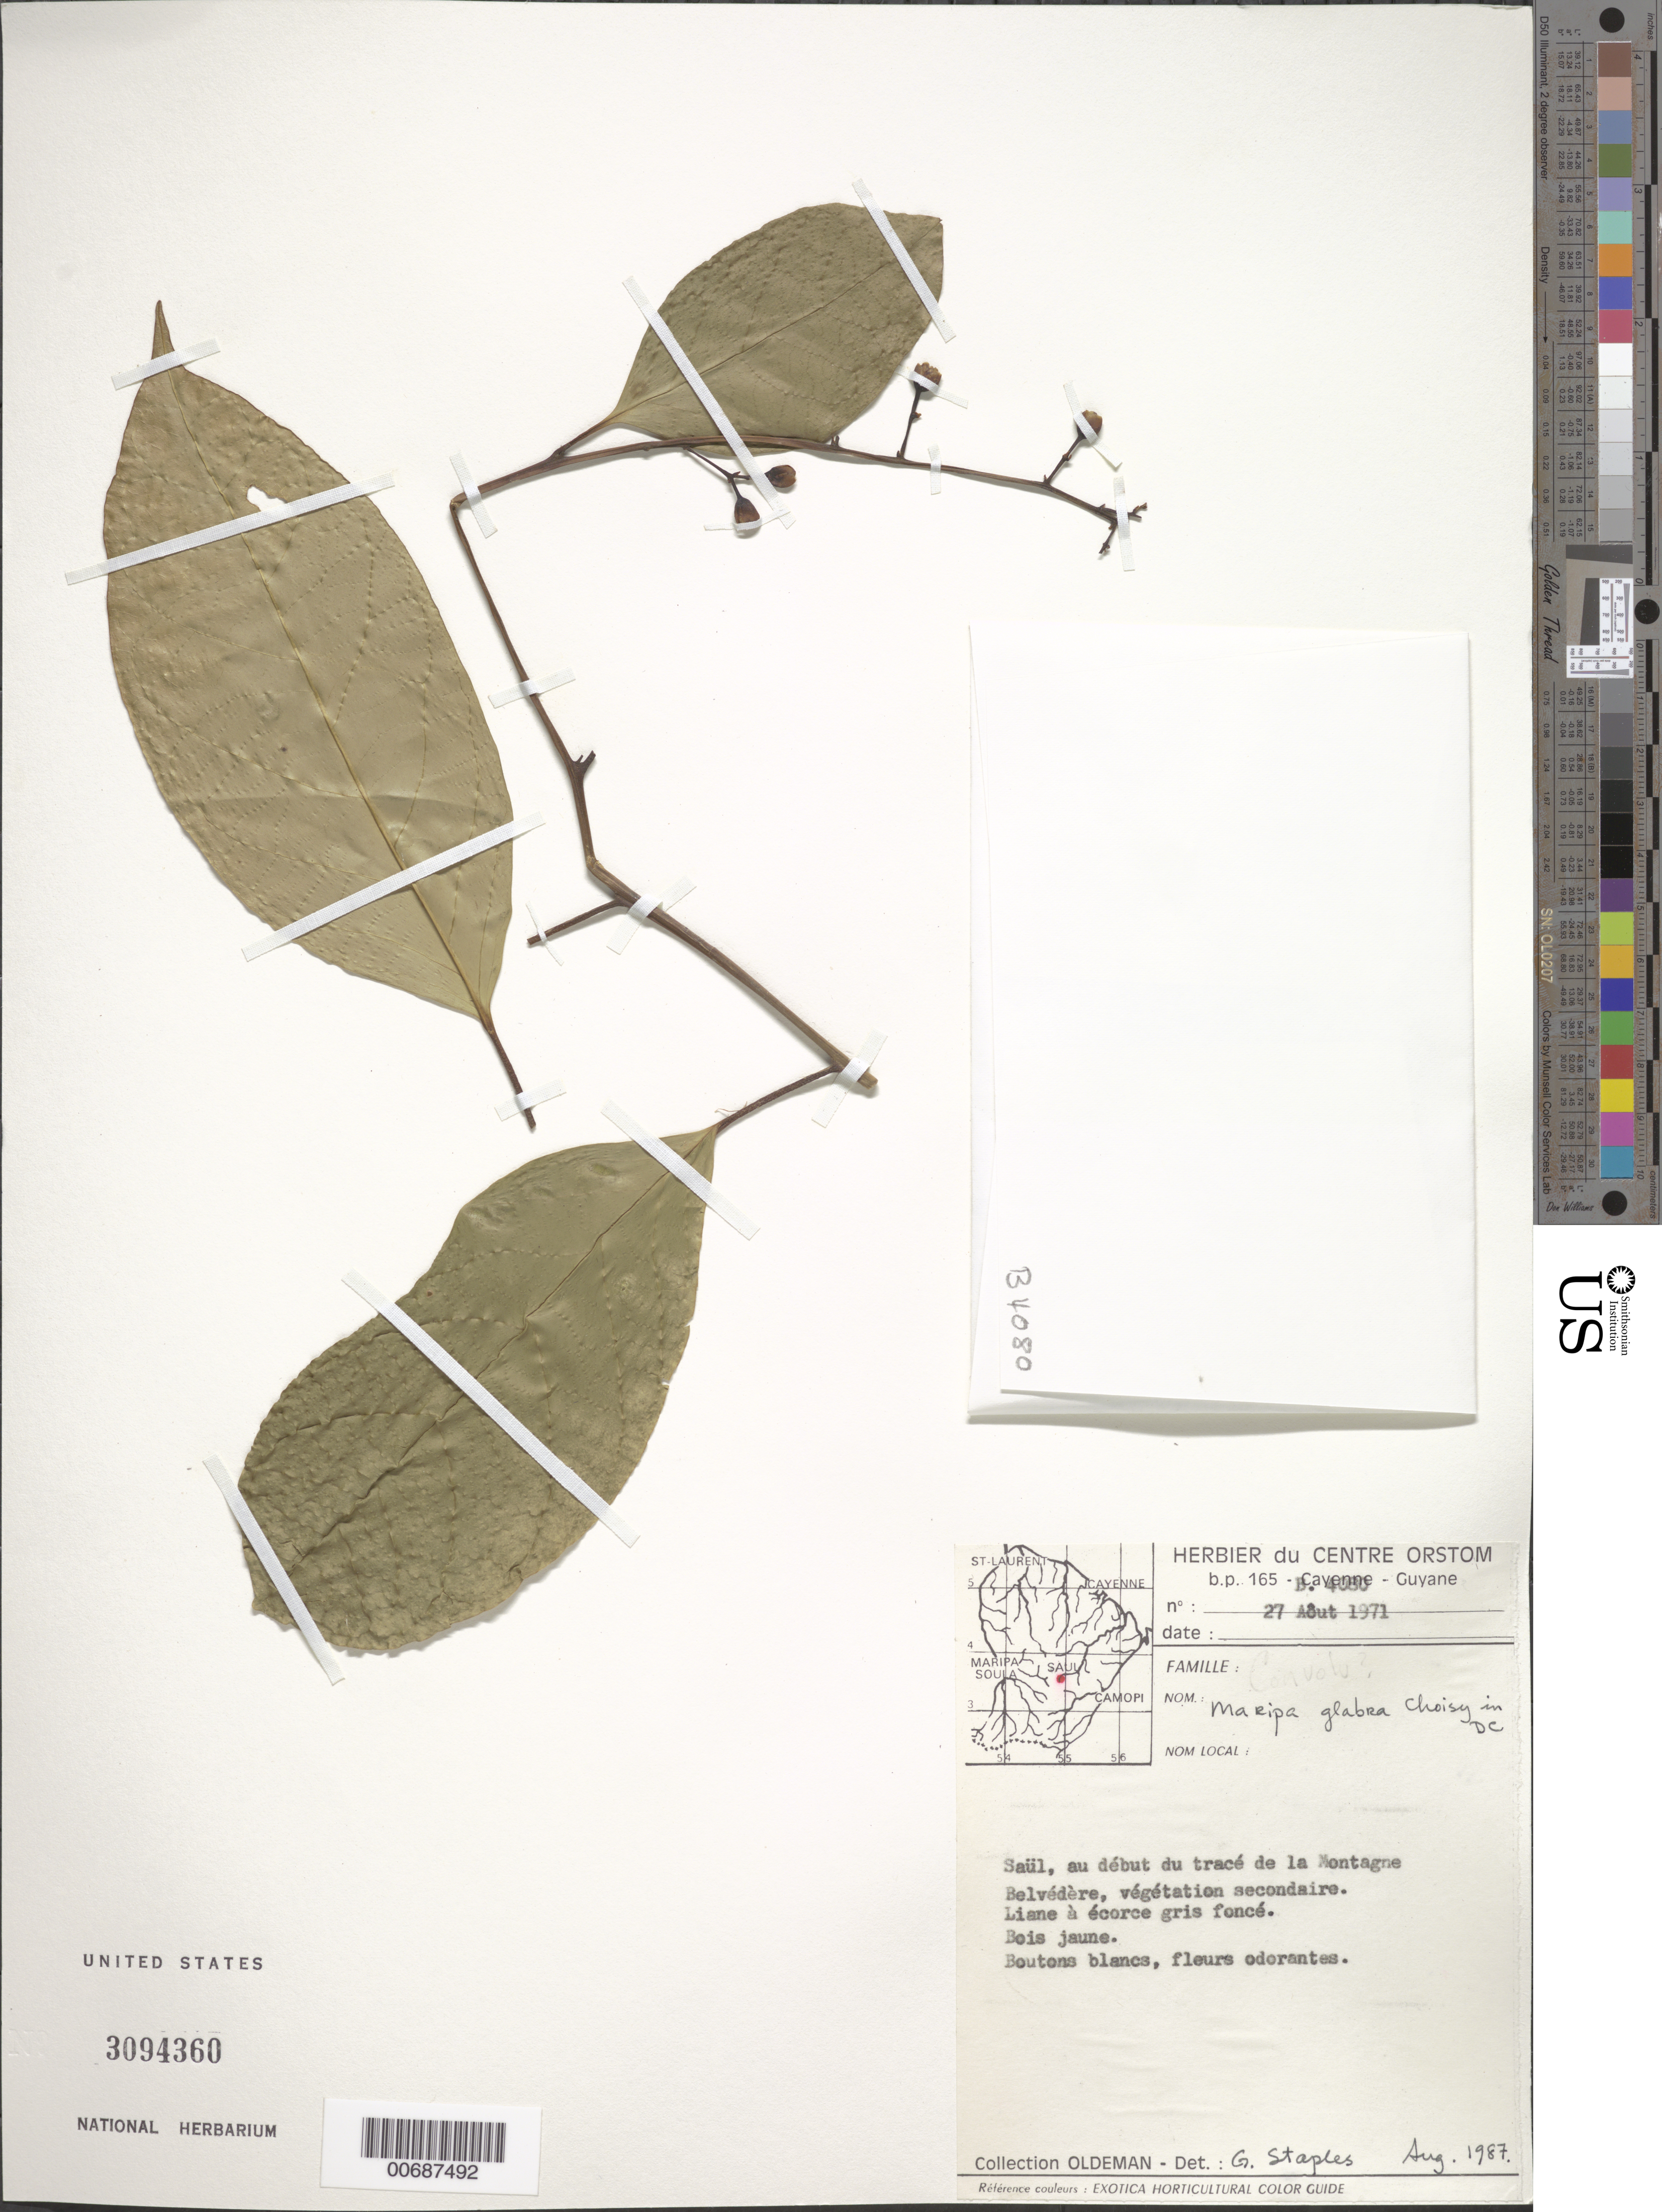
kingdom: Plantae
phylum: Tracheophyta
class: Magnoliopsida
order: Solanales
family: Convolvulaceae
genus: Maripa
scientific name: Maripa glabra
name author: Choisy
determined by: Austin, D. F.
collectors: R. Oldeman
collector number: B 4080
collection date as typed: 27-Aug-71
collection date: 1971-08-27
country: French Guiana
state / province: Saint-Laurent-du-Maroni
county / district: Saül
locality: Saül, sur la tracé de la Montagne Belvédère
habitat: Secondary vegetation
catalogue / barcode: US 3094360